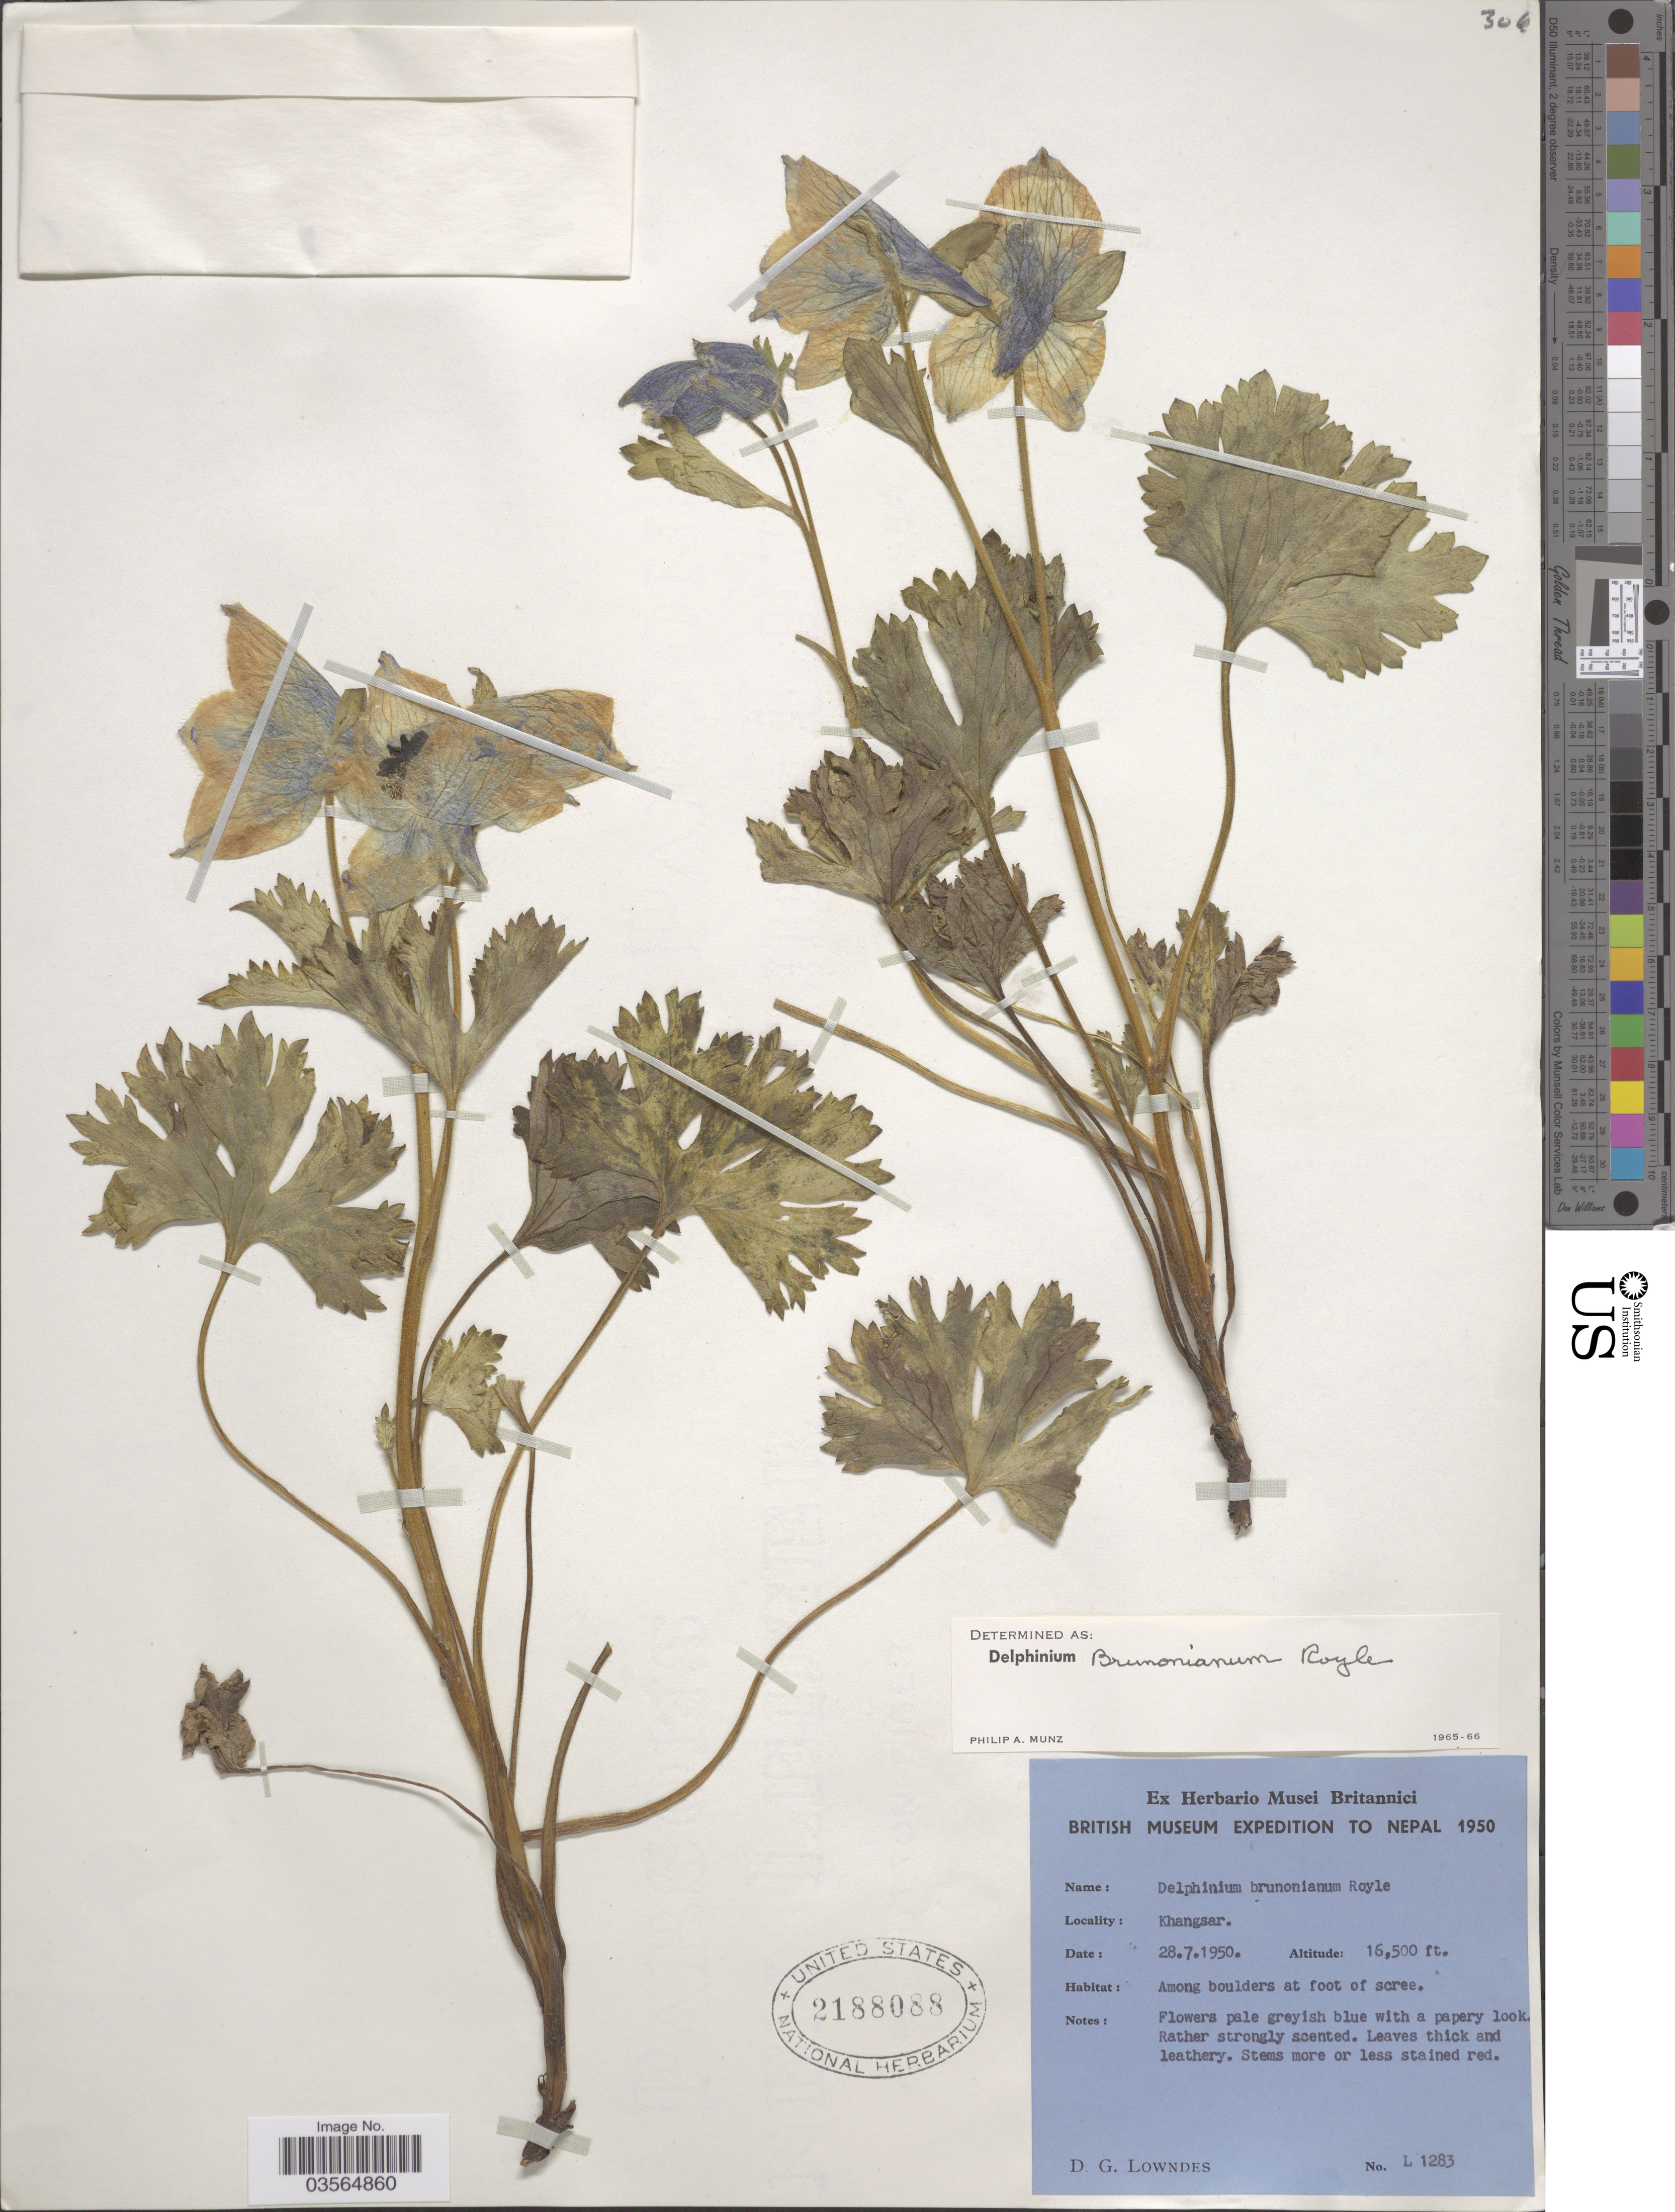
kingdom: Plantae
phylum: Tracheophyta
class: Magnoliopsida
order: Ranunculales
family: Ranunculaceae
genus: Delphinium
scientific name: Delphinium brunonianum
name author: Royle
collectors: D. Lowndes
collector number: L 1283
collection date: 1950-07-28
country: Nepal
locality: Nepal. Khangsar. Among boulders at foot of scree.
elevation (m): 5029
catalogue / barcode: US 2188088